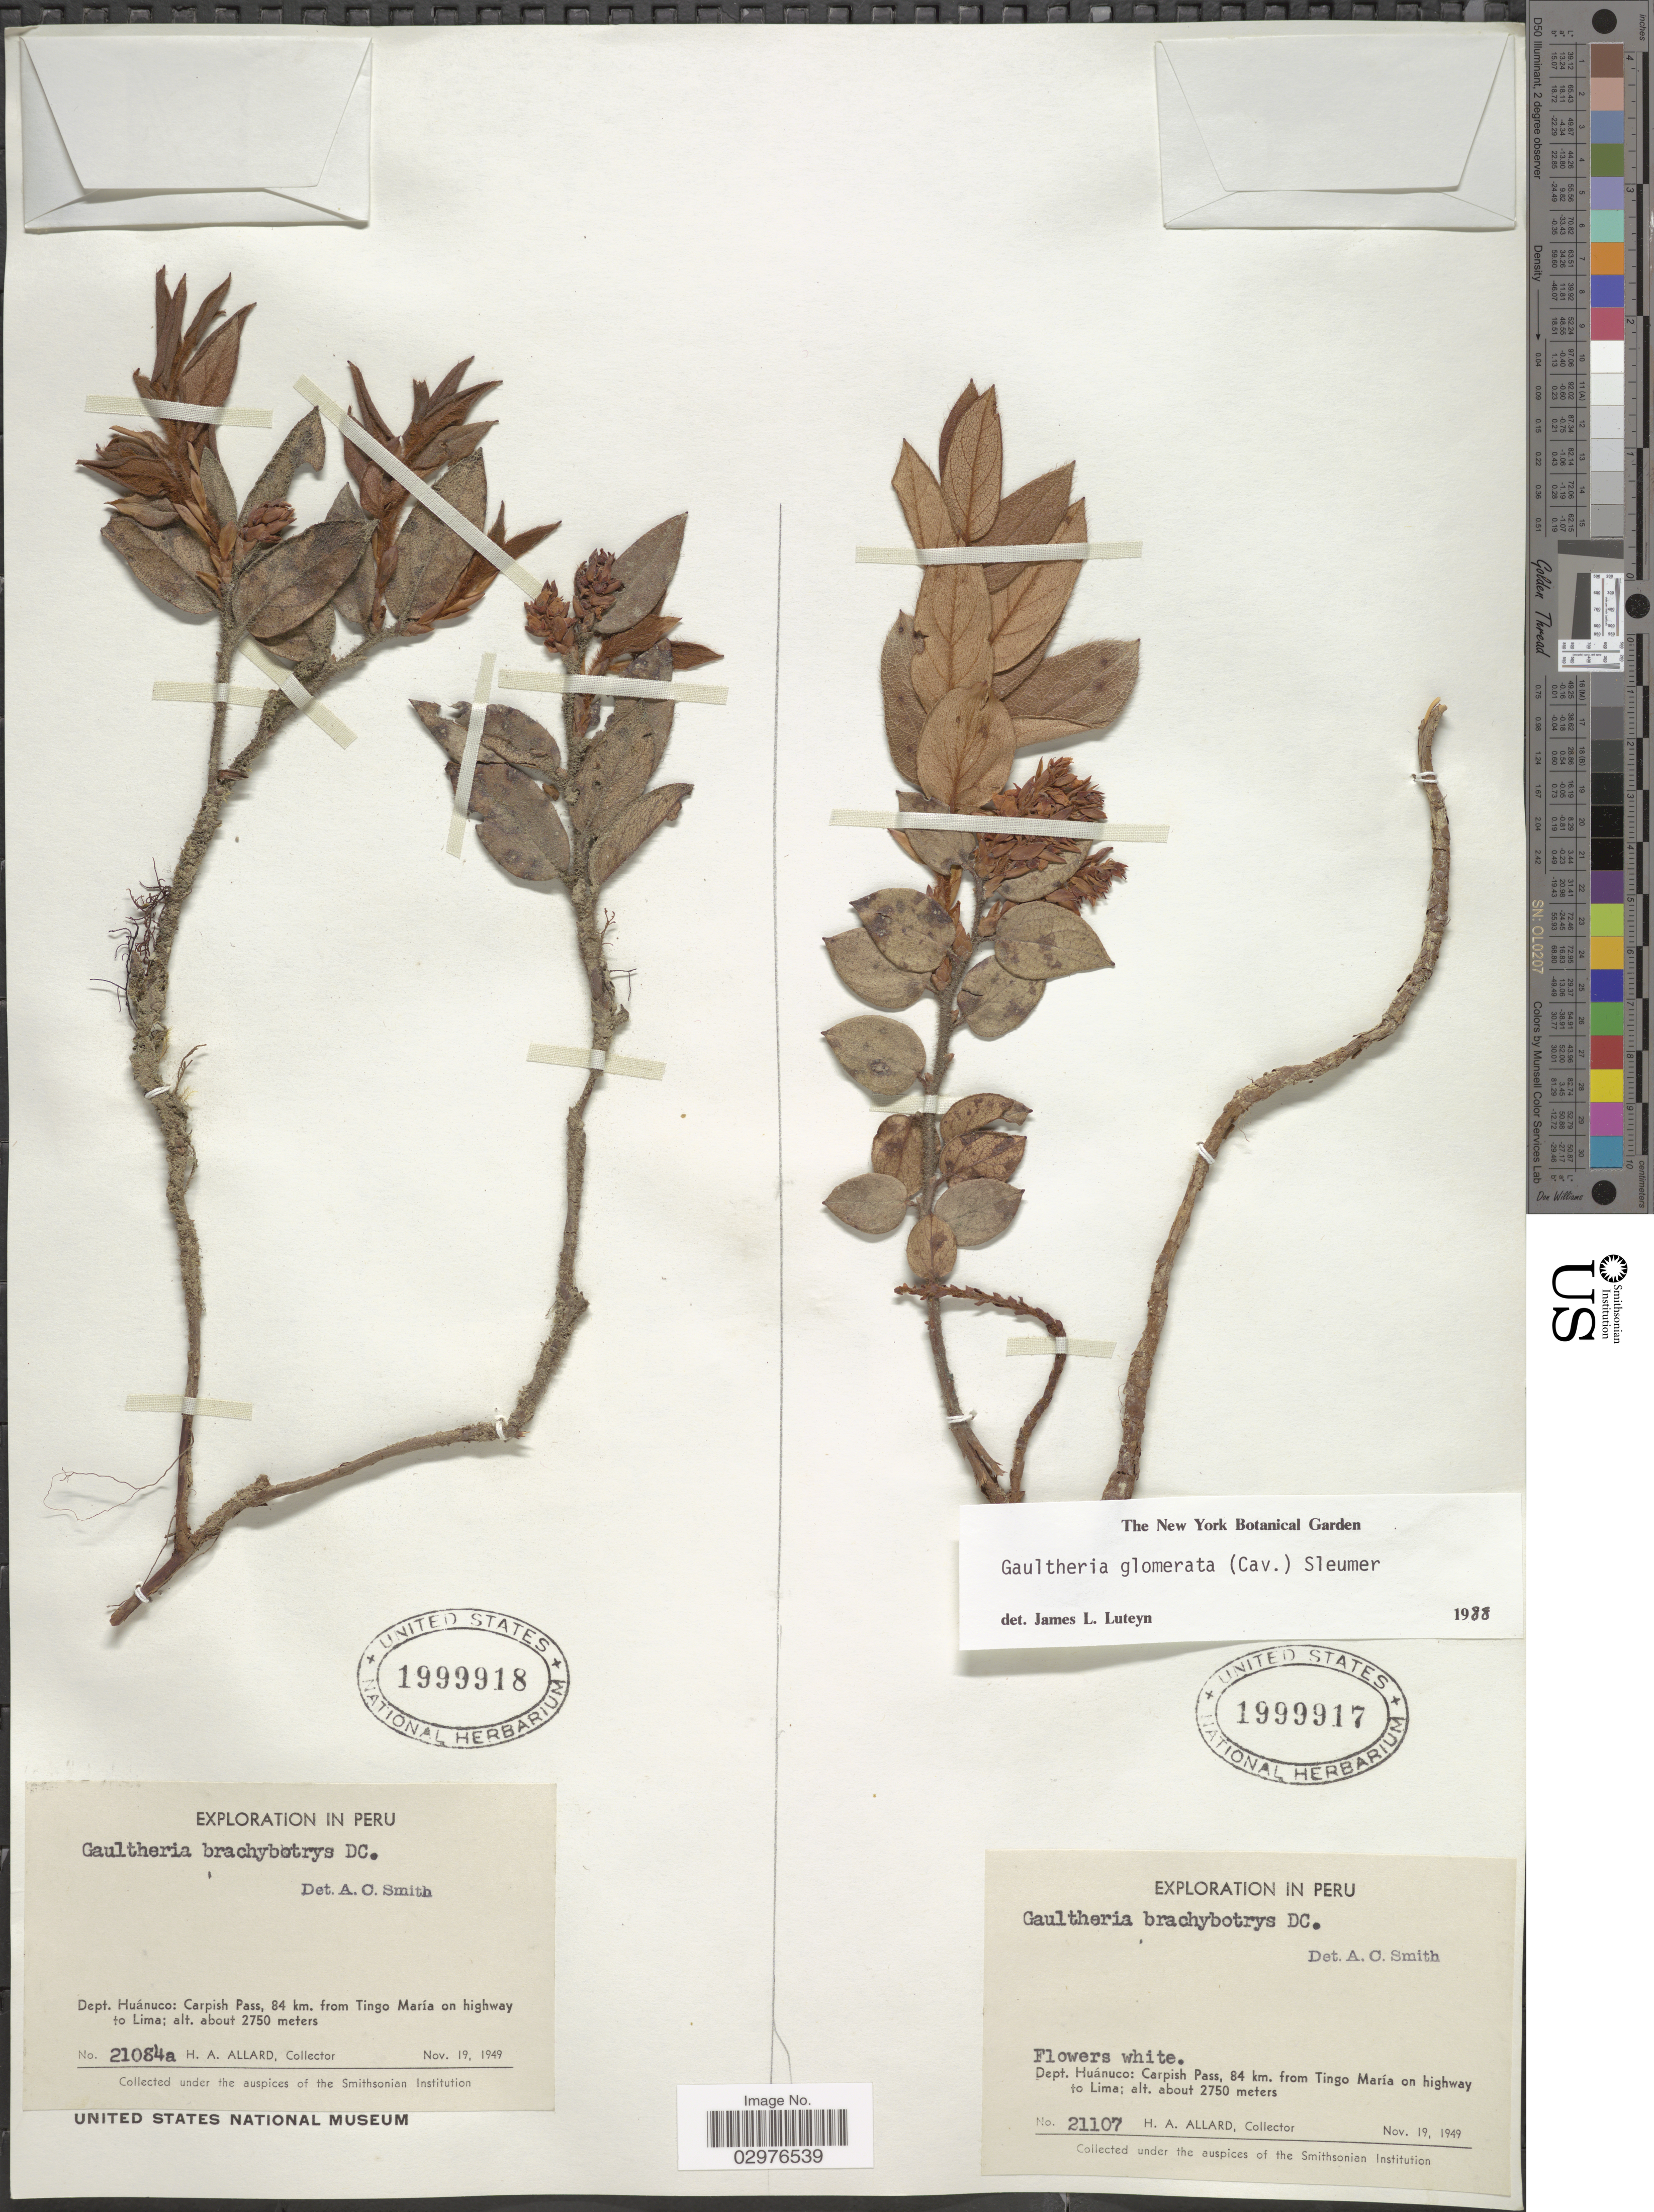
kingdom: Plantae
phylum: Tracheophyta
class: Magnoliopsida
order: Ericales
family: Ericaceae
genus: Gaultheria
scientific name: Gaultheria glomerata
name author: (Cav.) Sleumer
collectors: H. A. Allard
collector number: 21084a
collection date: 1949-11-19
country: Peru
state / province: Huánuco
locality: Dept. Huánuco: Carpish Pass, 84 km. from Tingo María on highway to Lima.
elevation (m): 2750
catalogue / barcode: US 1999918